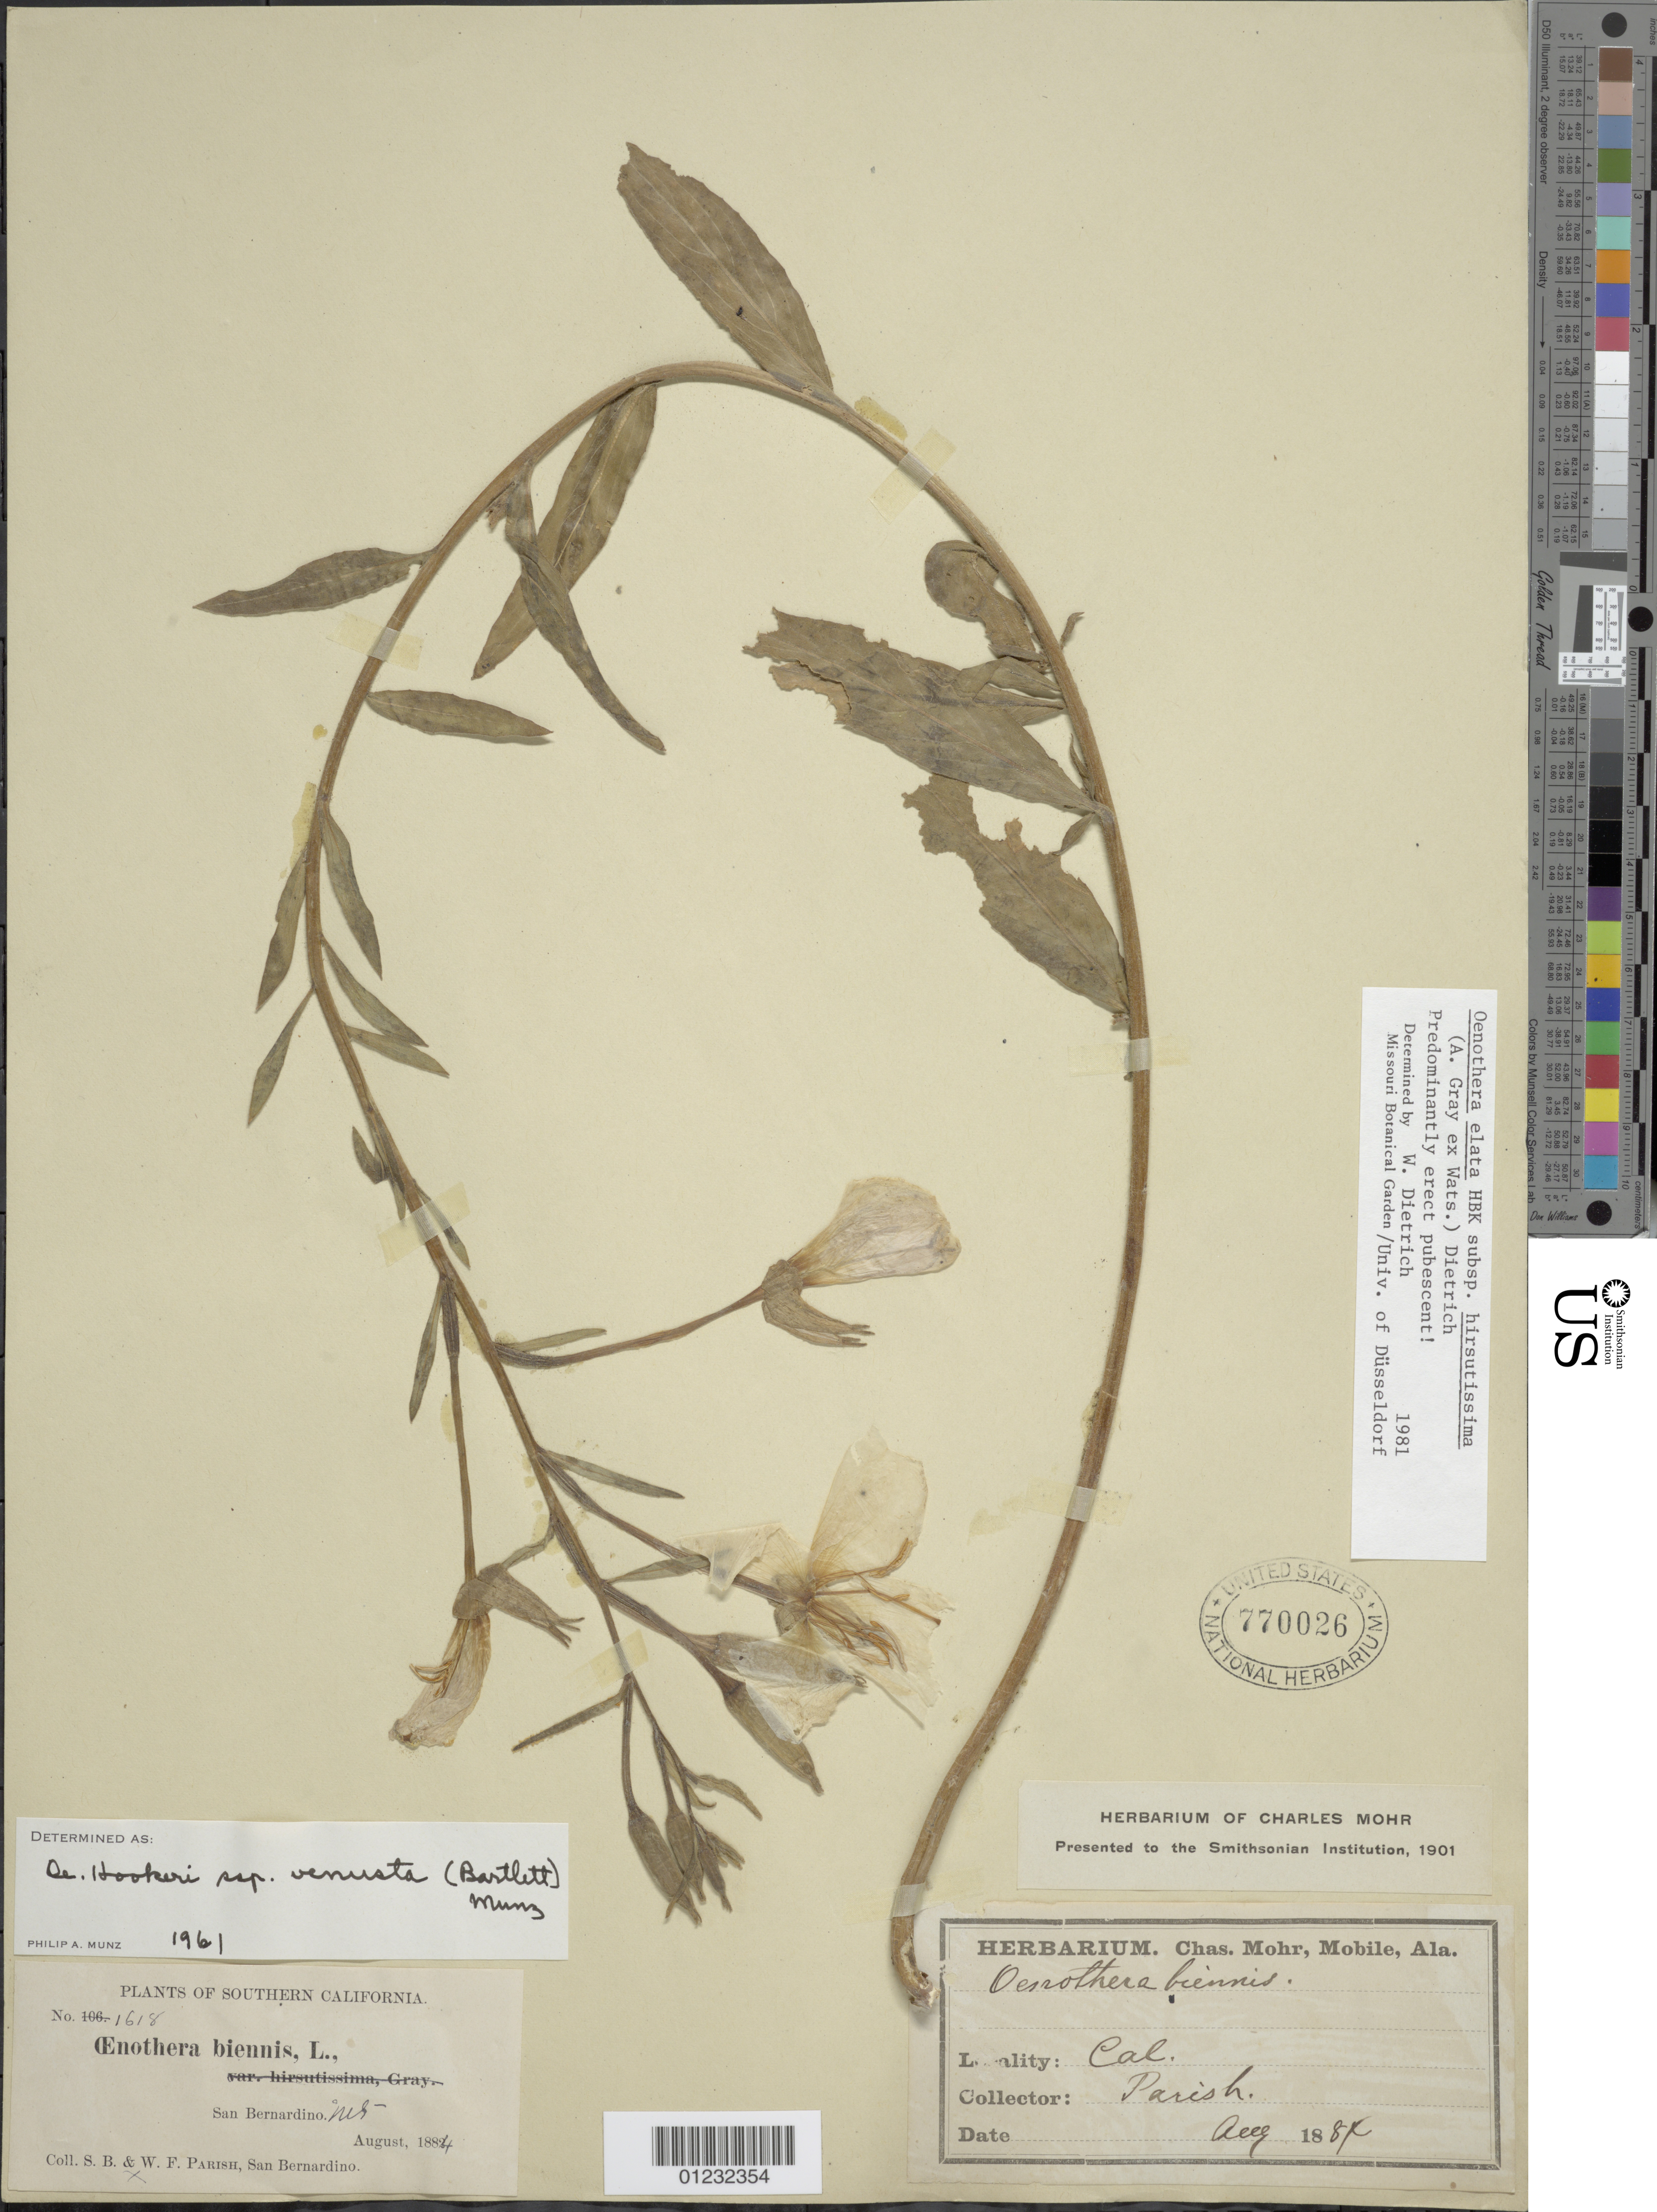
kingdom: Plantae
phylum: Tracheophyta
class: Magnoliopsida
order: Myrtales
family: Onagraceae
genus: Oenothera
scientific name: Oenothera elata subsp. hirsutissima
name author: (A. Gray ex S. Watson) W. Dietr.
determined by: Dietrich, W.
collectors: S. B. Parish & W. F. Parish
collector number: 1618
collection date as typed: Aug 1884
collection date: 1884-08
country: United States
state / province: California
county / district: San Bernardino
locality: San Bernardino Mts.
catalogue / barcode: US 770026